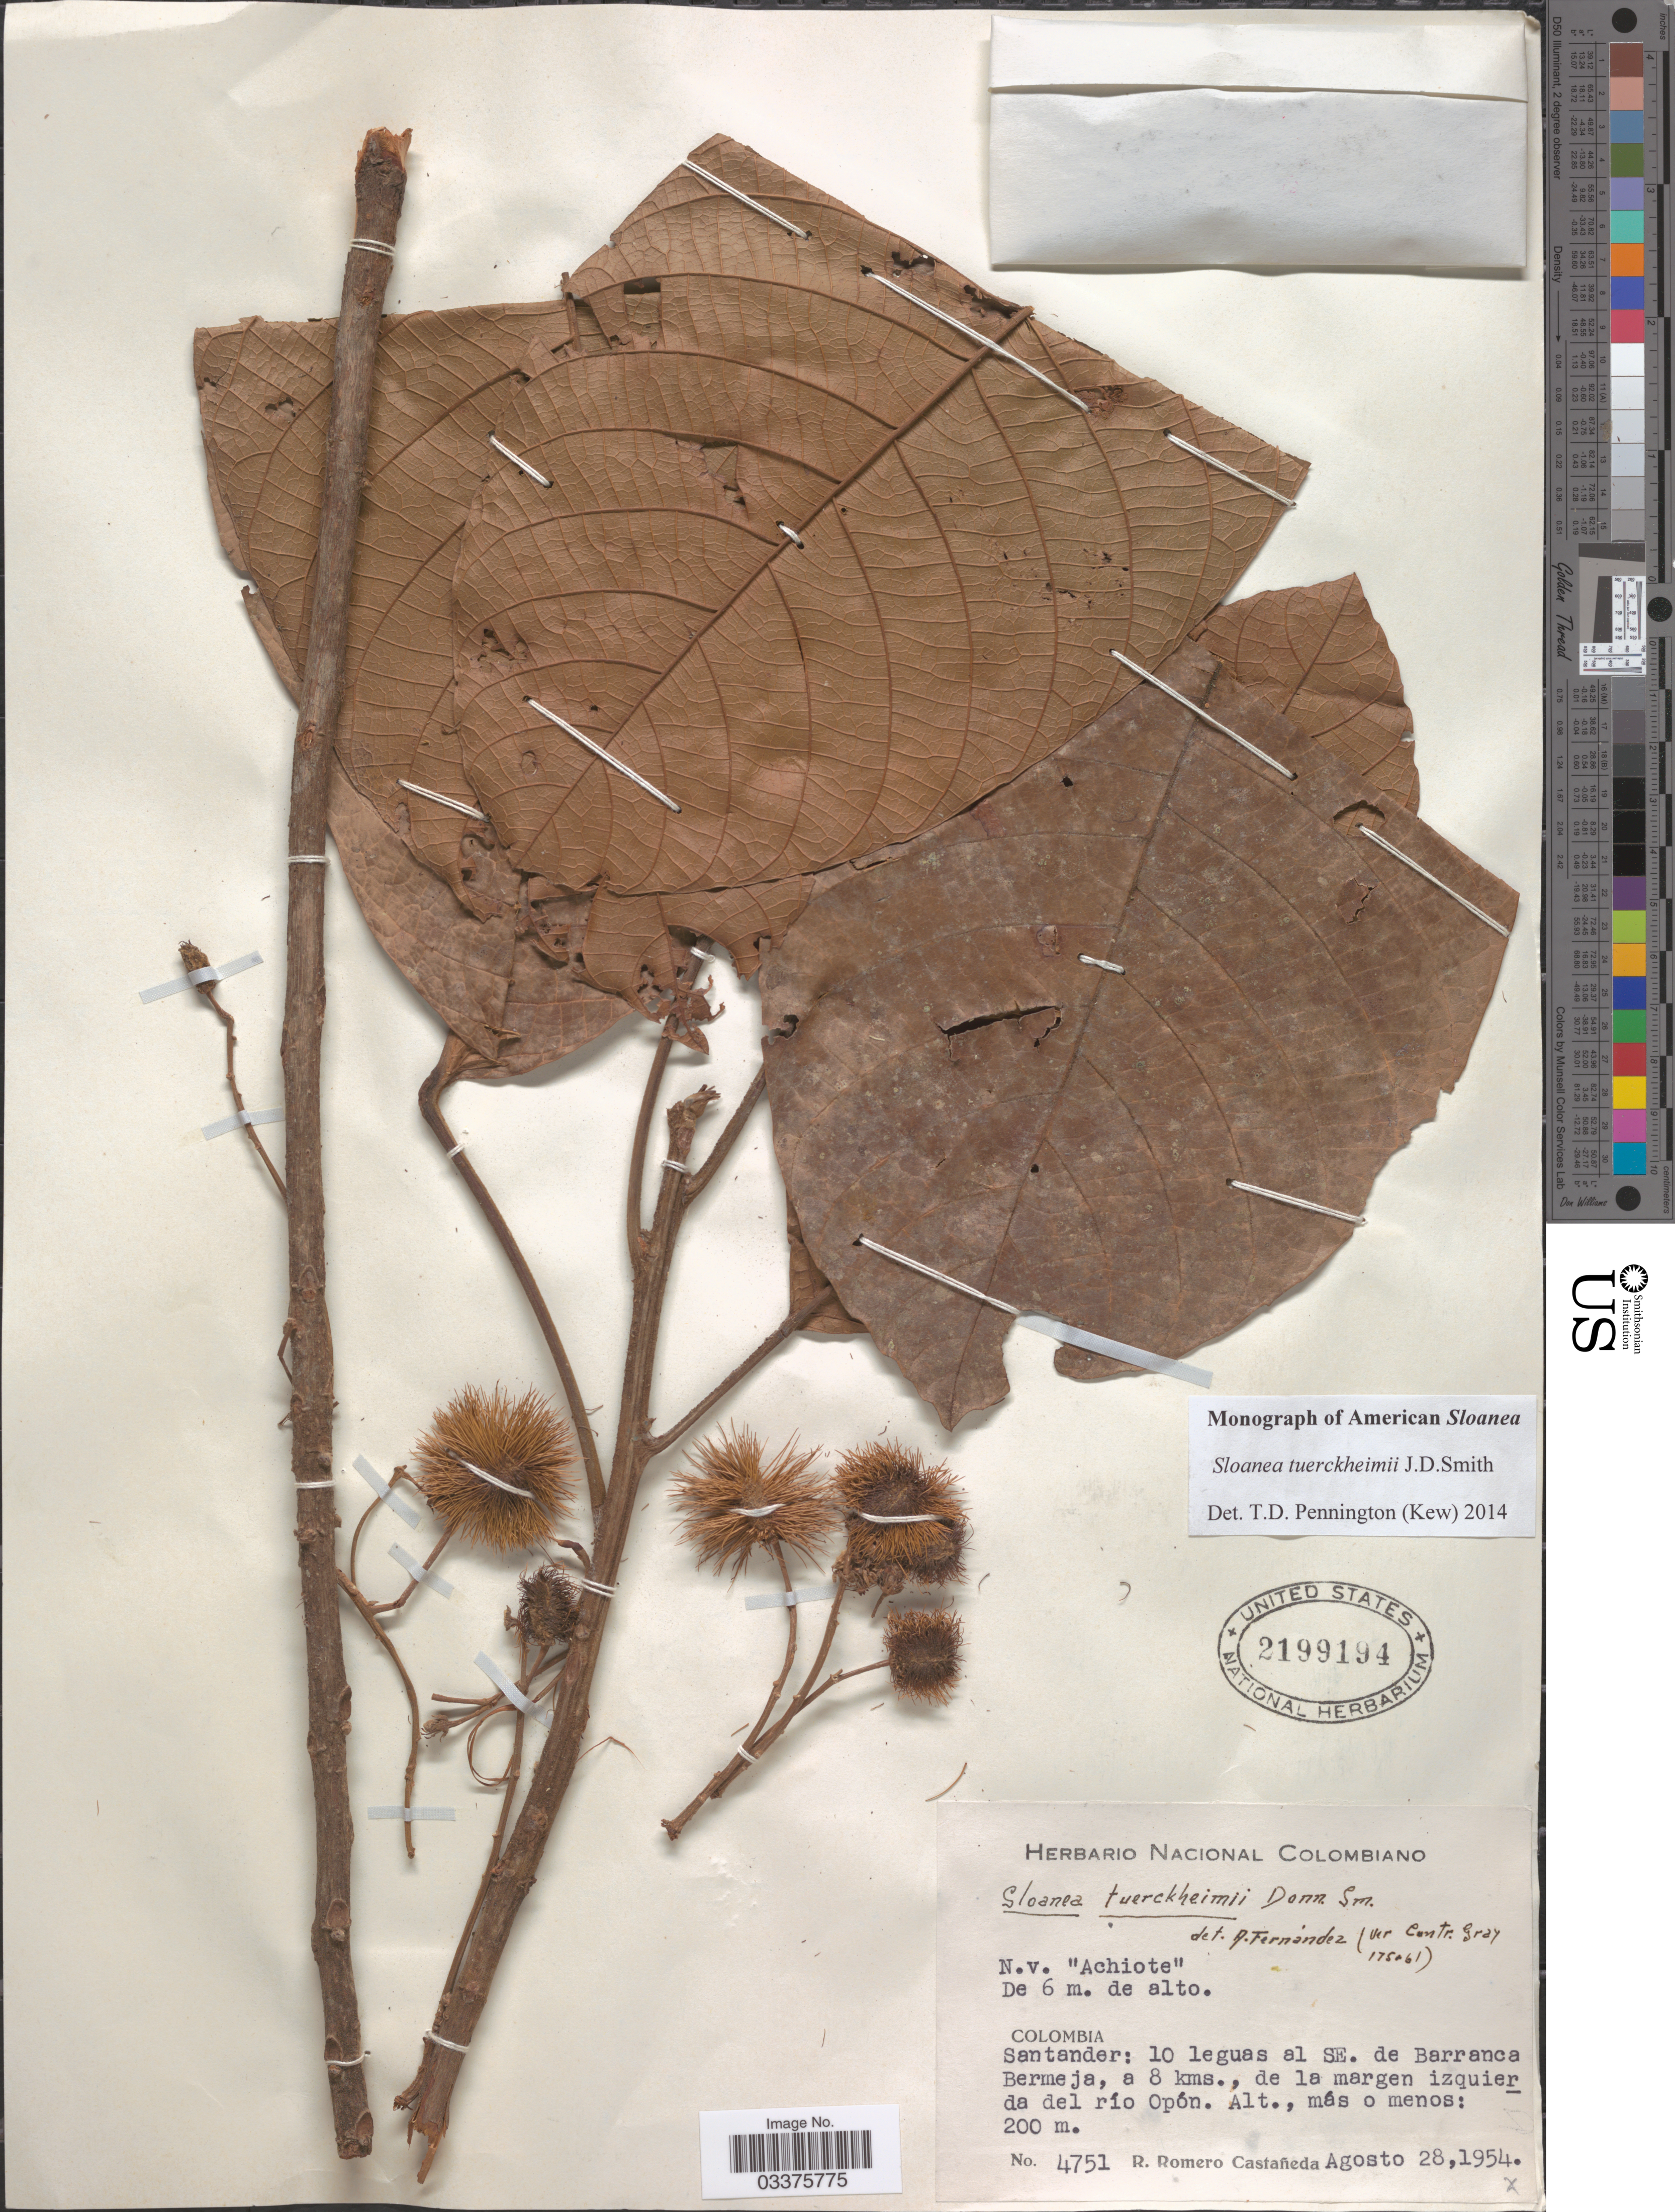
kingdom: Plantae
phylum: Tracheophyta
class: Magnoliopsida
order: Oxalidales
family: Elaeocarpaceae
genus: Sloanea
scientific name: Sloanea tuerckheimii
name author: Donn. Sm.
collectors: R. Romero Castañeda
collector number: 4751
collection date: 1954-08-28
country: Colombia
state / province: Santander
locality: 10 leguas al SE. de Barranca Bermeja, a 8 kms., de la margen izquierda del río Opón.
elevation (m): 200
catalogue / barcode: US 2199194